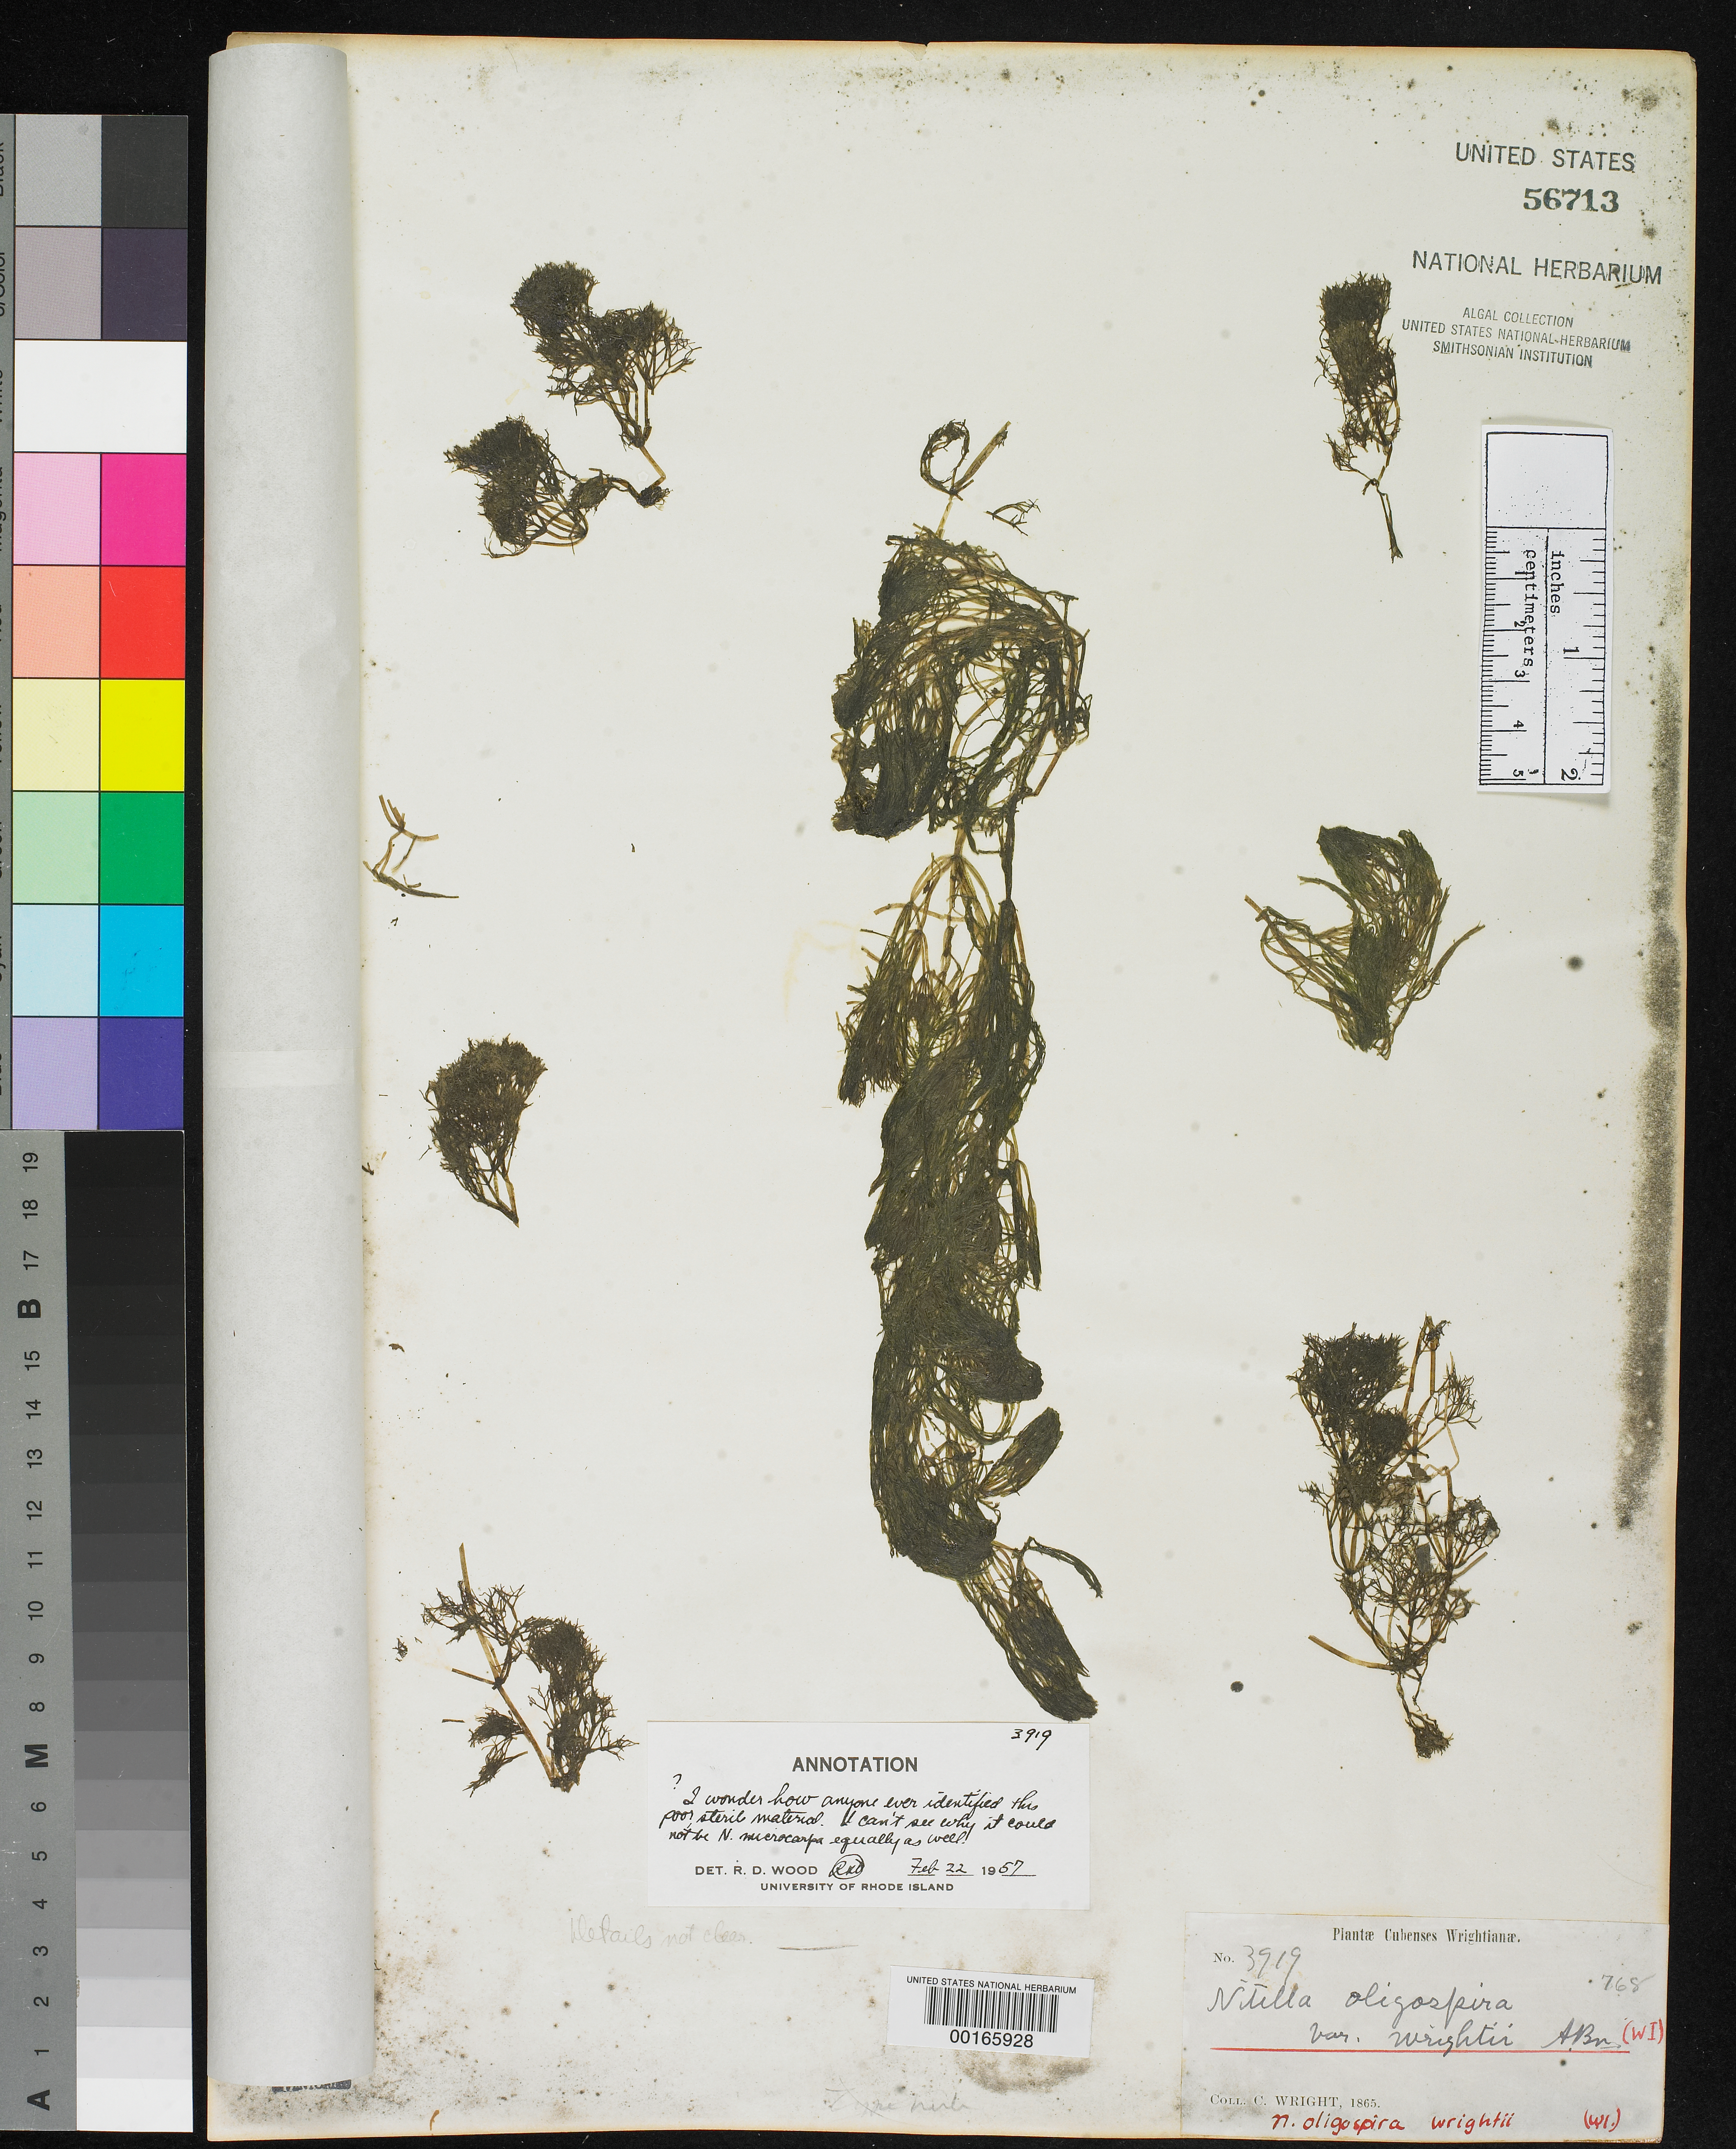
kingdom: Plantae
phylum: Charophyta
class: Charophyceae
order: Charales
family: Characeae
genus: Nitella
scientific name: Nitella oligospira var. wrightii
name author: A. Braun in A. Braun & Nordstedt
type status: Isotype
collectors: C. Wright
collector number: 3919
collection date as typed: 1865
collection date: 1865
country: Cuba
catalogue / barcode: US 56713